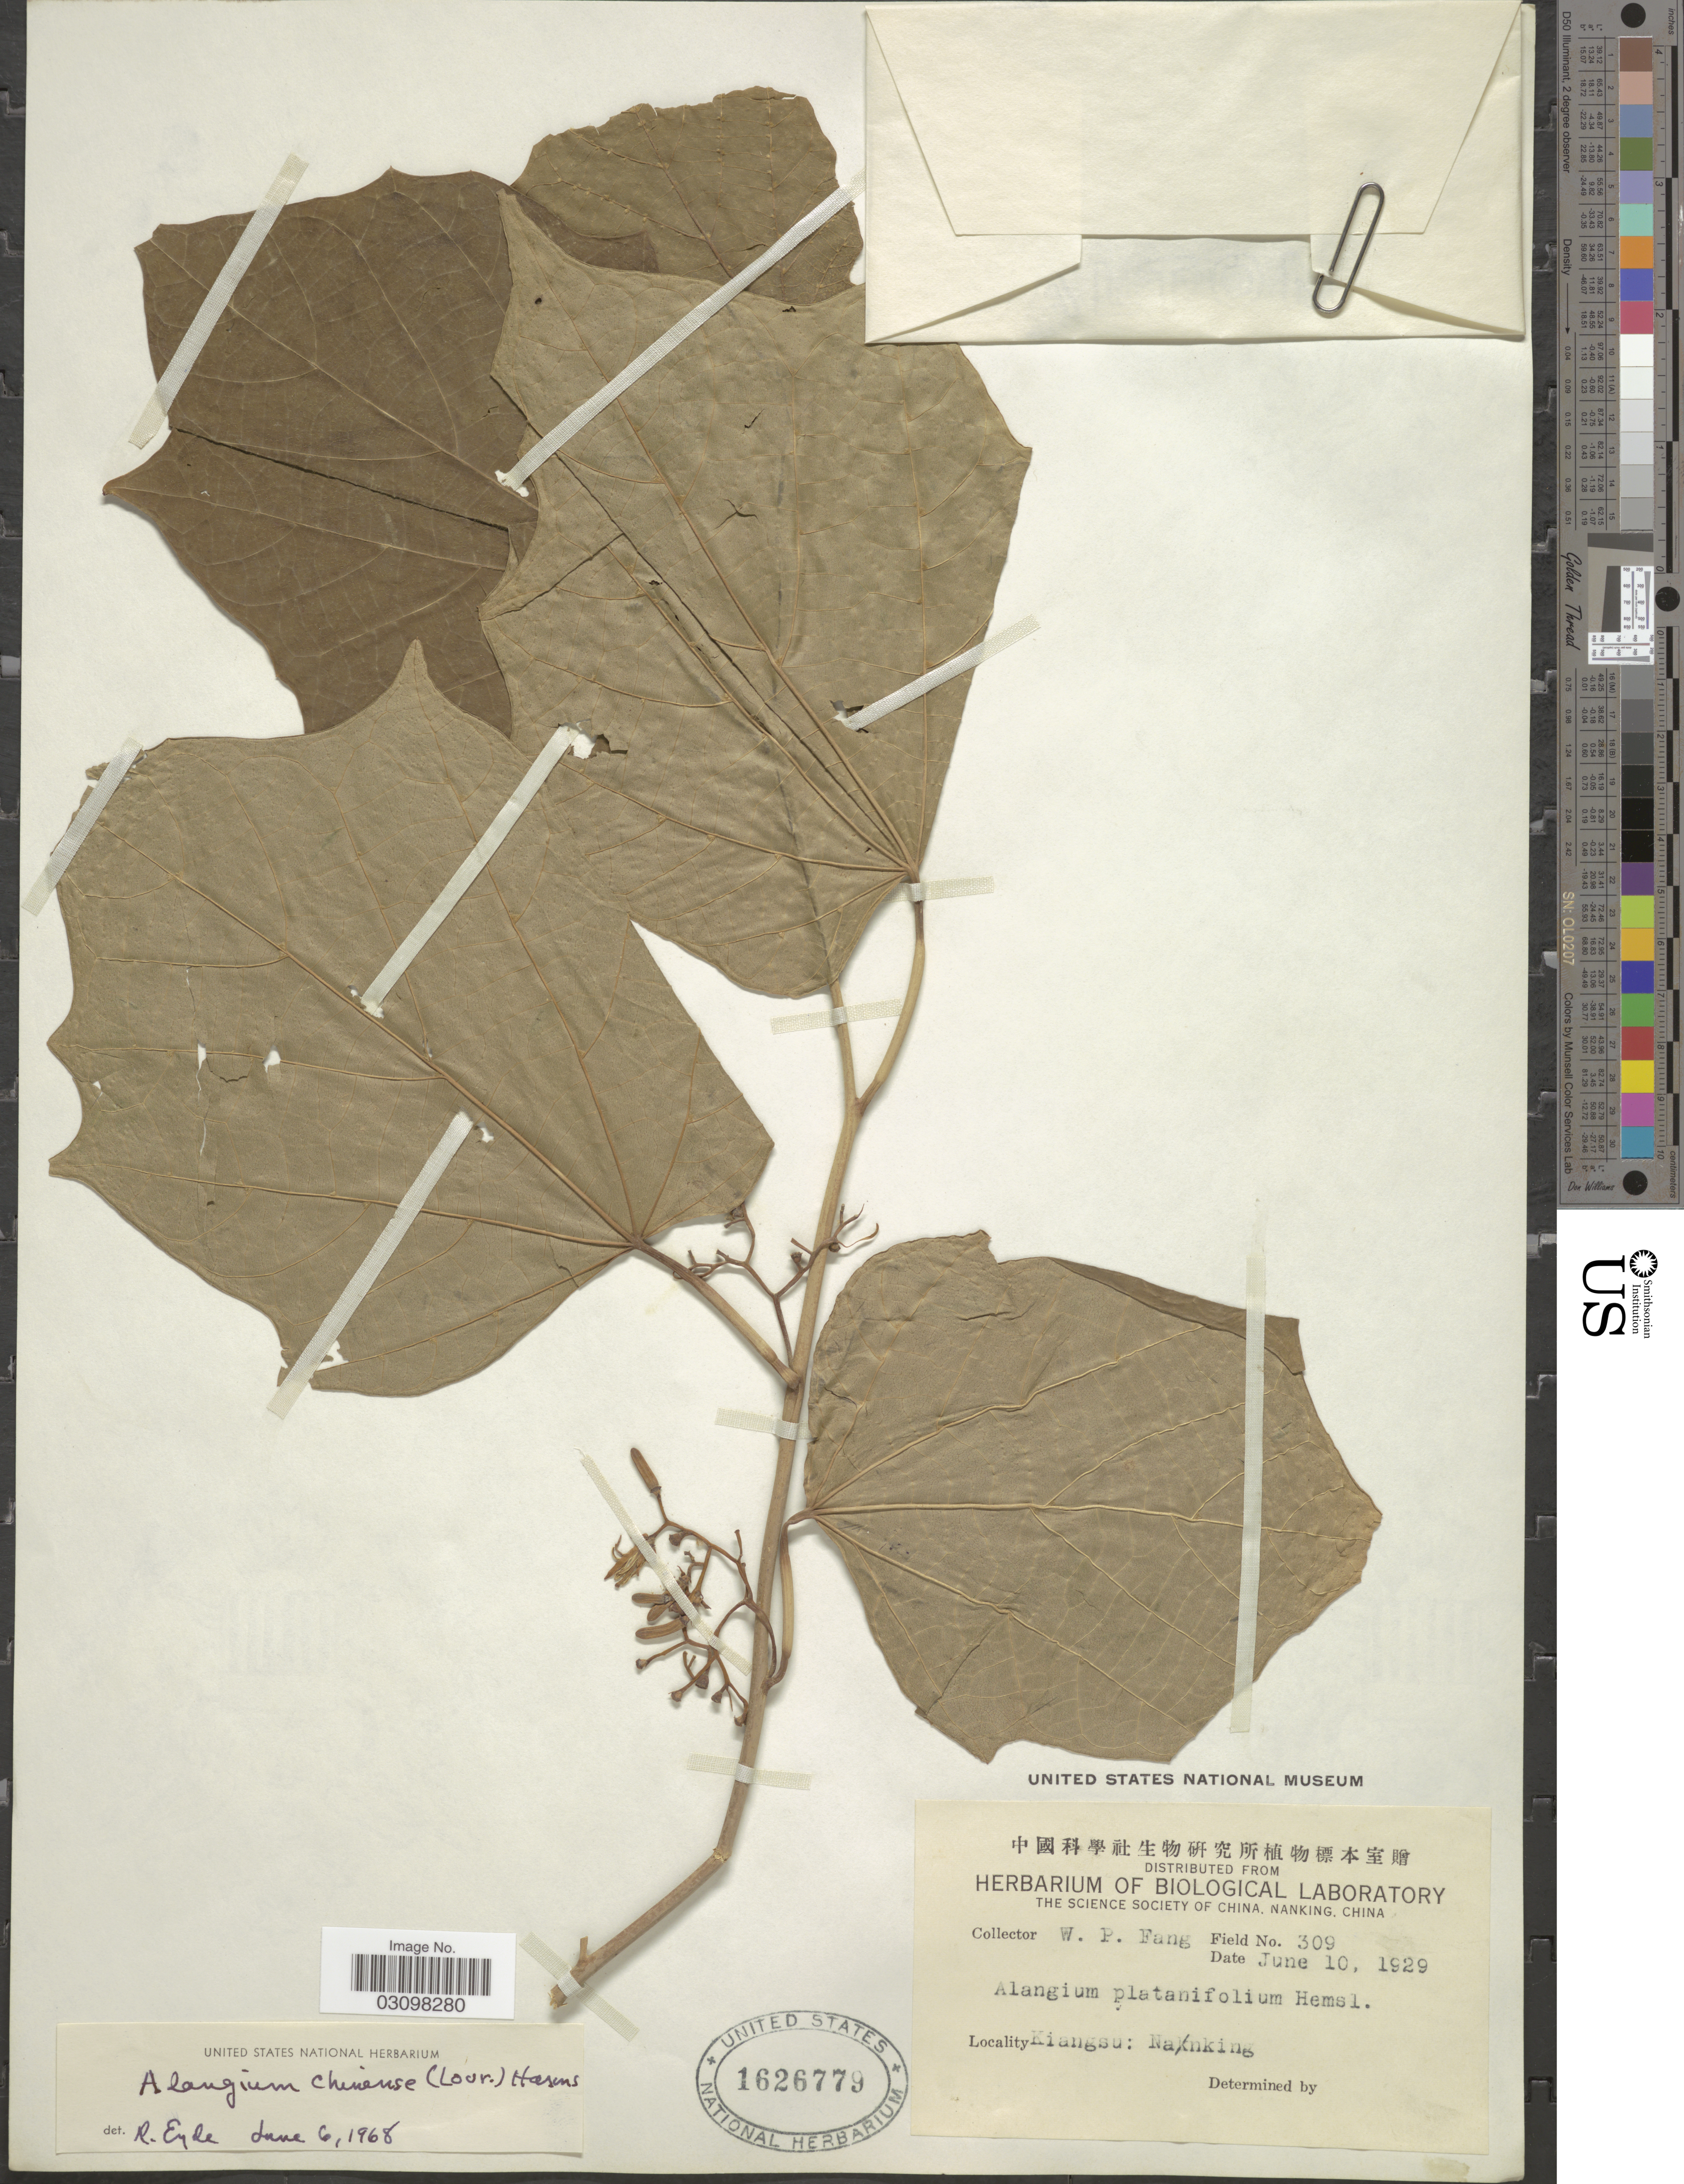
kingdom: Plantae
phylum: Tracheophyta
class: Magnoliopsida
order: Cornales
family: Cornaceae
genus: Alangium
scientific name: Alangium chinense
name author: (Harms) Rehder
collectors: W. P. Fang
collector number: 309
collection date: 1929-06-10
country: China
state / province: Jiangsu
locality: Kiangsu: Nanking.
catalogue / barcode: US 1626779